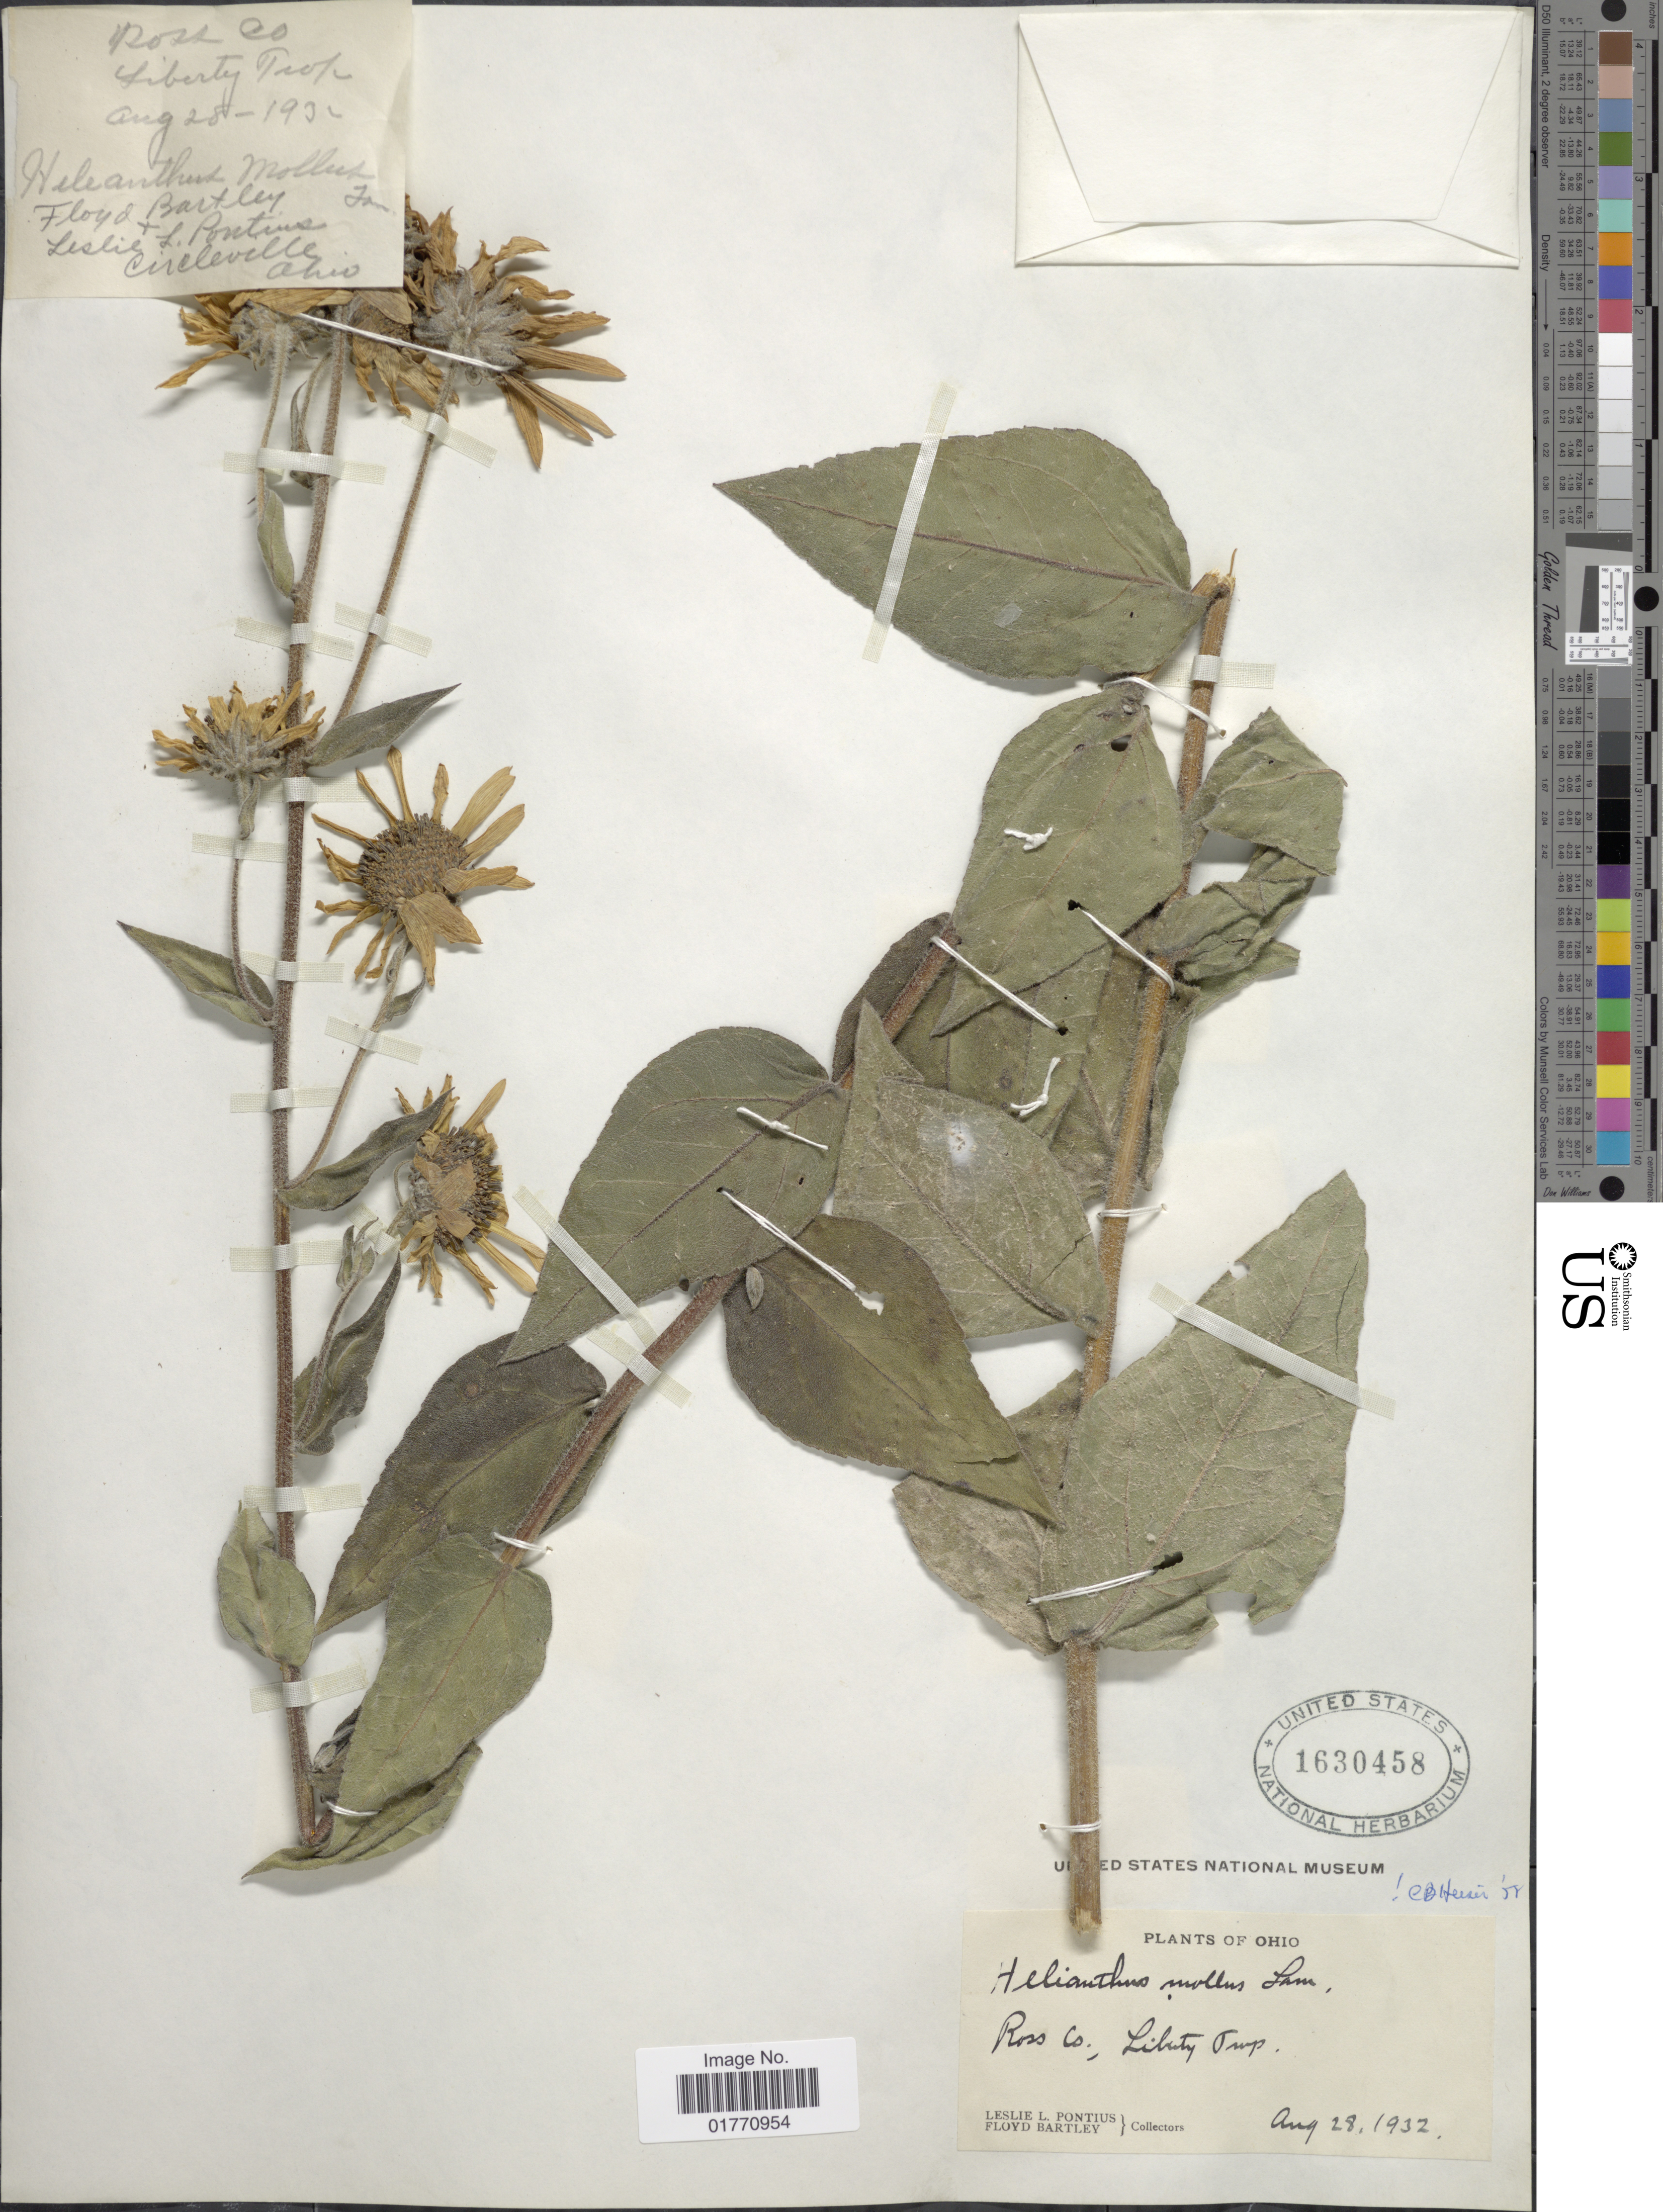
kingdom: Plantae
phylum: Tracheophyta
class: Magnoliopsida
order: Asterales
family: Asteraceae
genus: Helianthus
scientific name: Helianthus mollis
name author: Lam.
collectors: L. L. Pontious & F. Bartley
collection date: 1932-08-28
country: United States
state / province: Ohio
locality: Ross Co., Liberty Twp.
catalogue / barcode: US 1630458